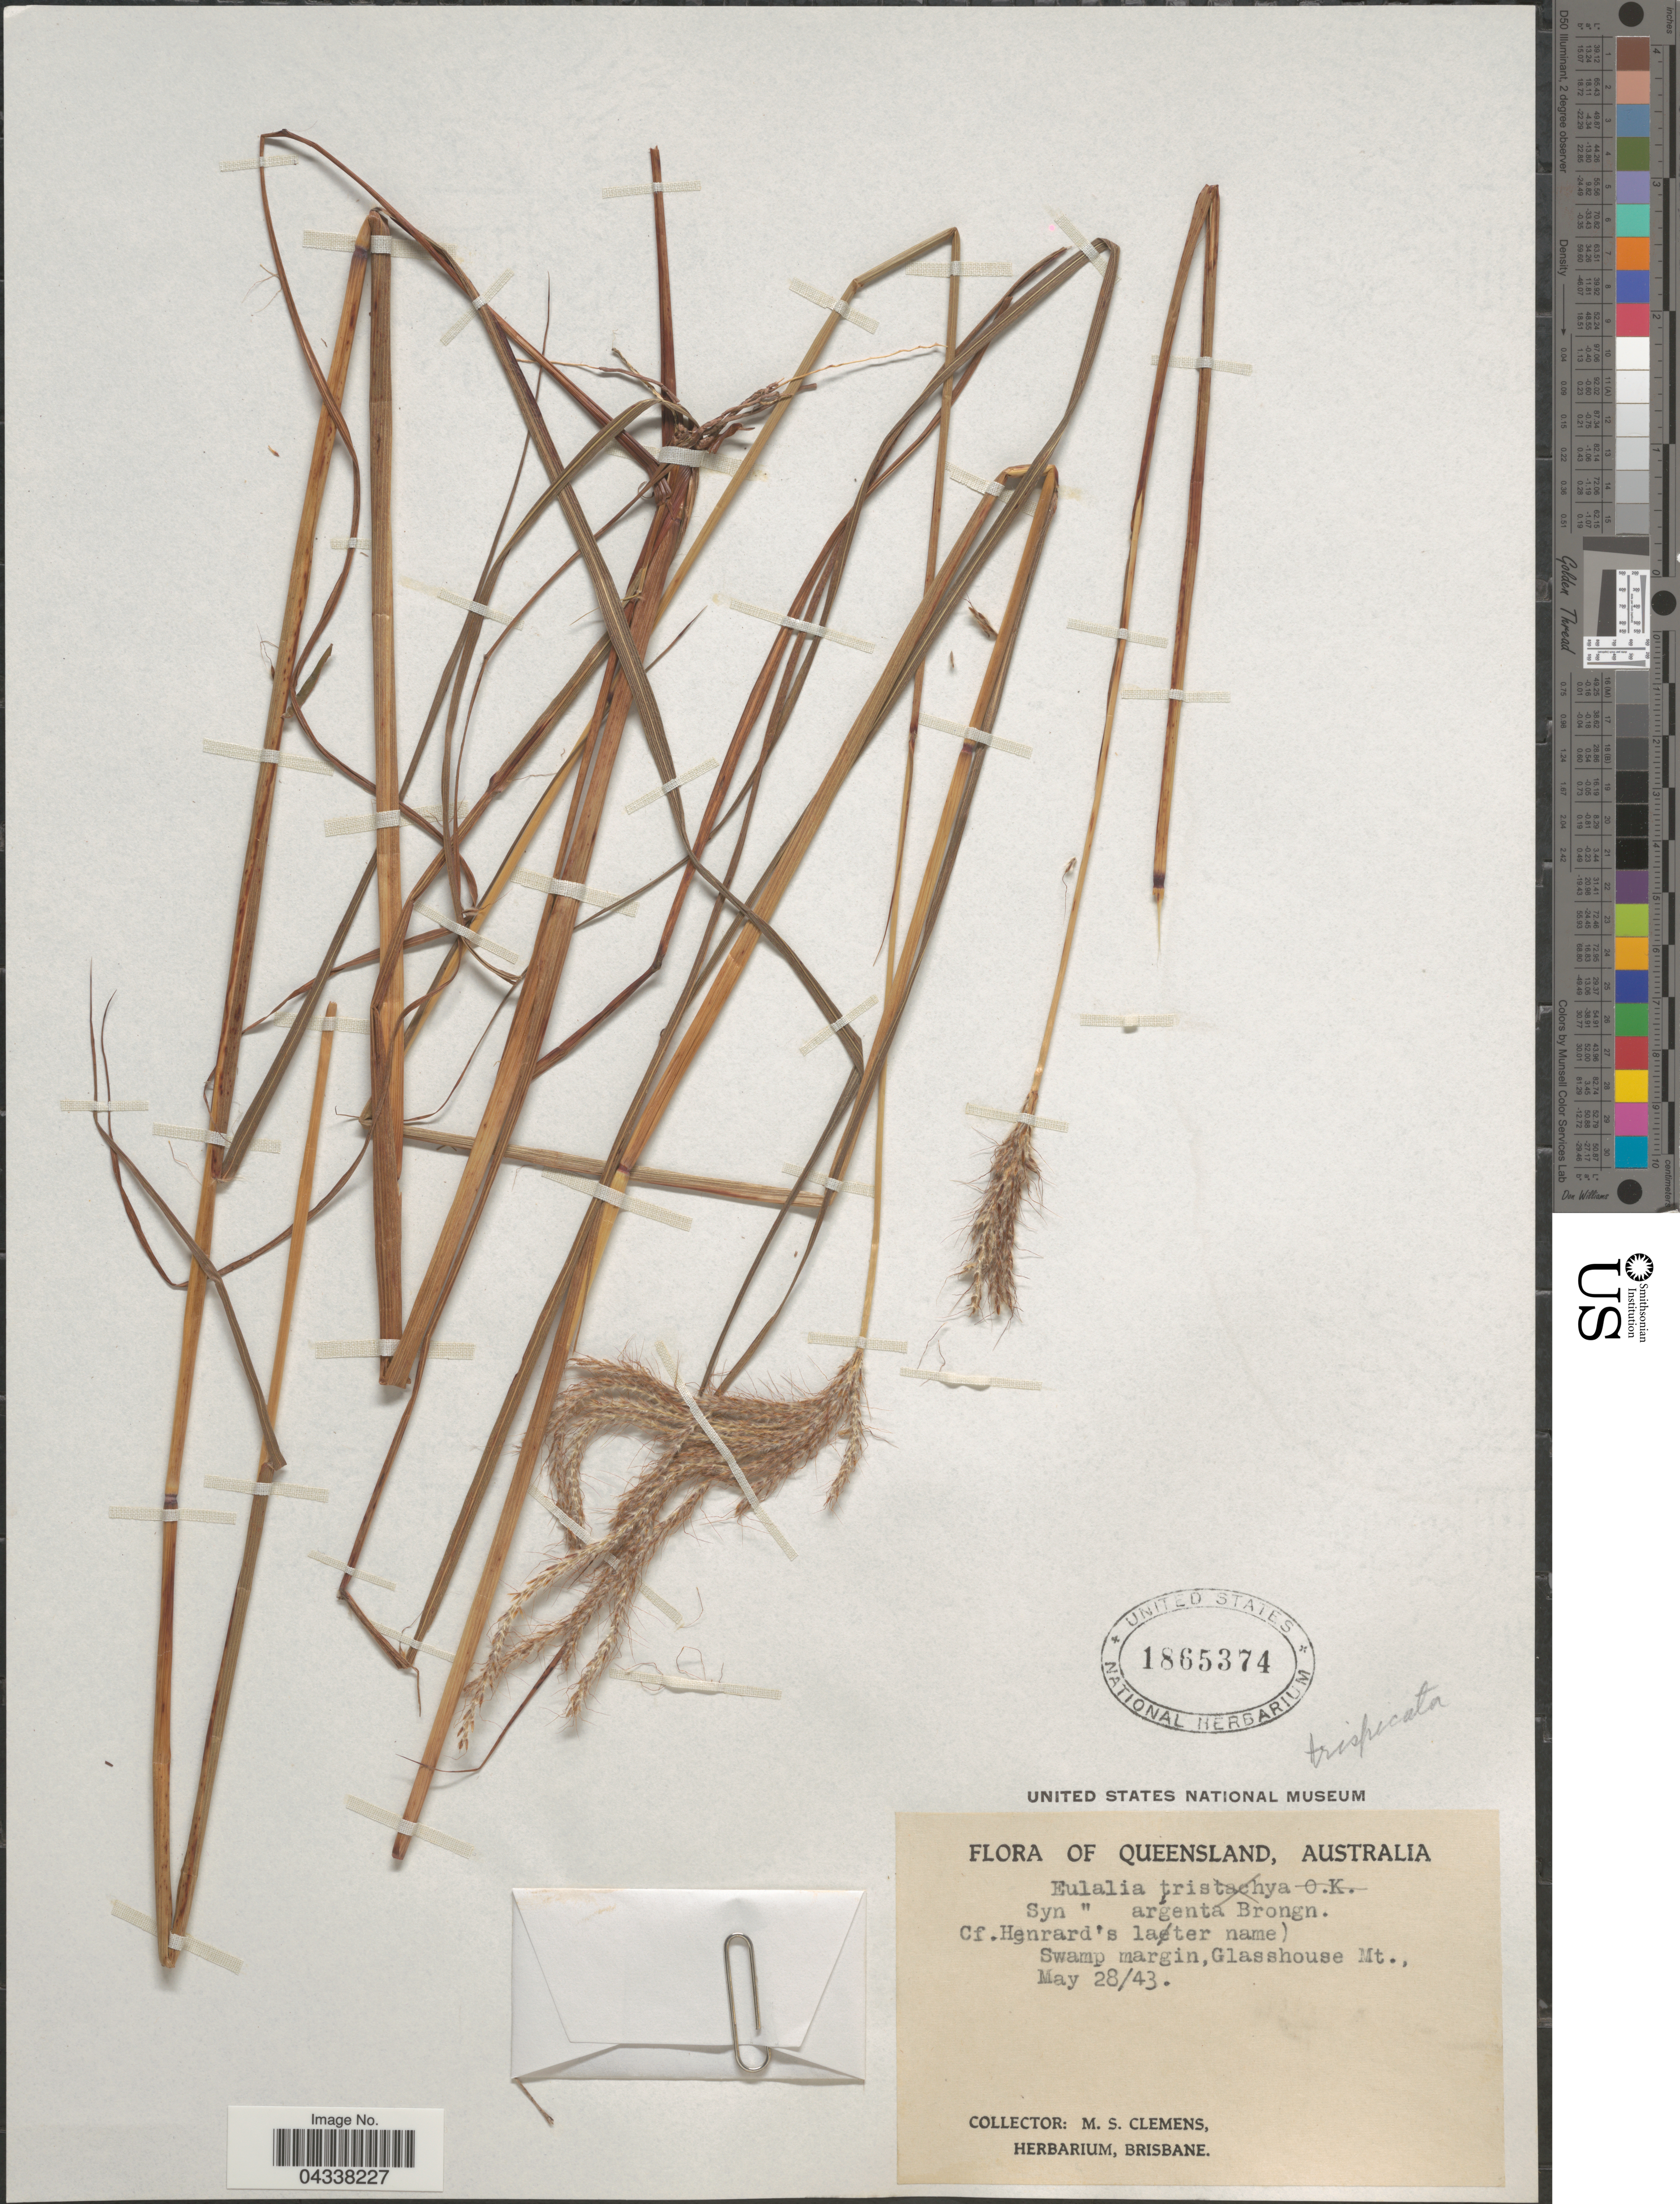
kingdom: Plantae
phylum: Tracheophyta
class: Liliopsida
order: Poales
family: Poaceae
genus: Pseudopogonatherum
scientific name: Pseudopogonatherum trispicatum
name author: (Schult.) Ohwi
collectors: M. S. Clemens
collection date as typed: Transcribed d/m/y: 28/5/43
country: Australia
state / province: Queensland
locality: Swamp margin, Glasshouse Mt.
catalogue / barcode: US 1865374